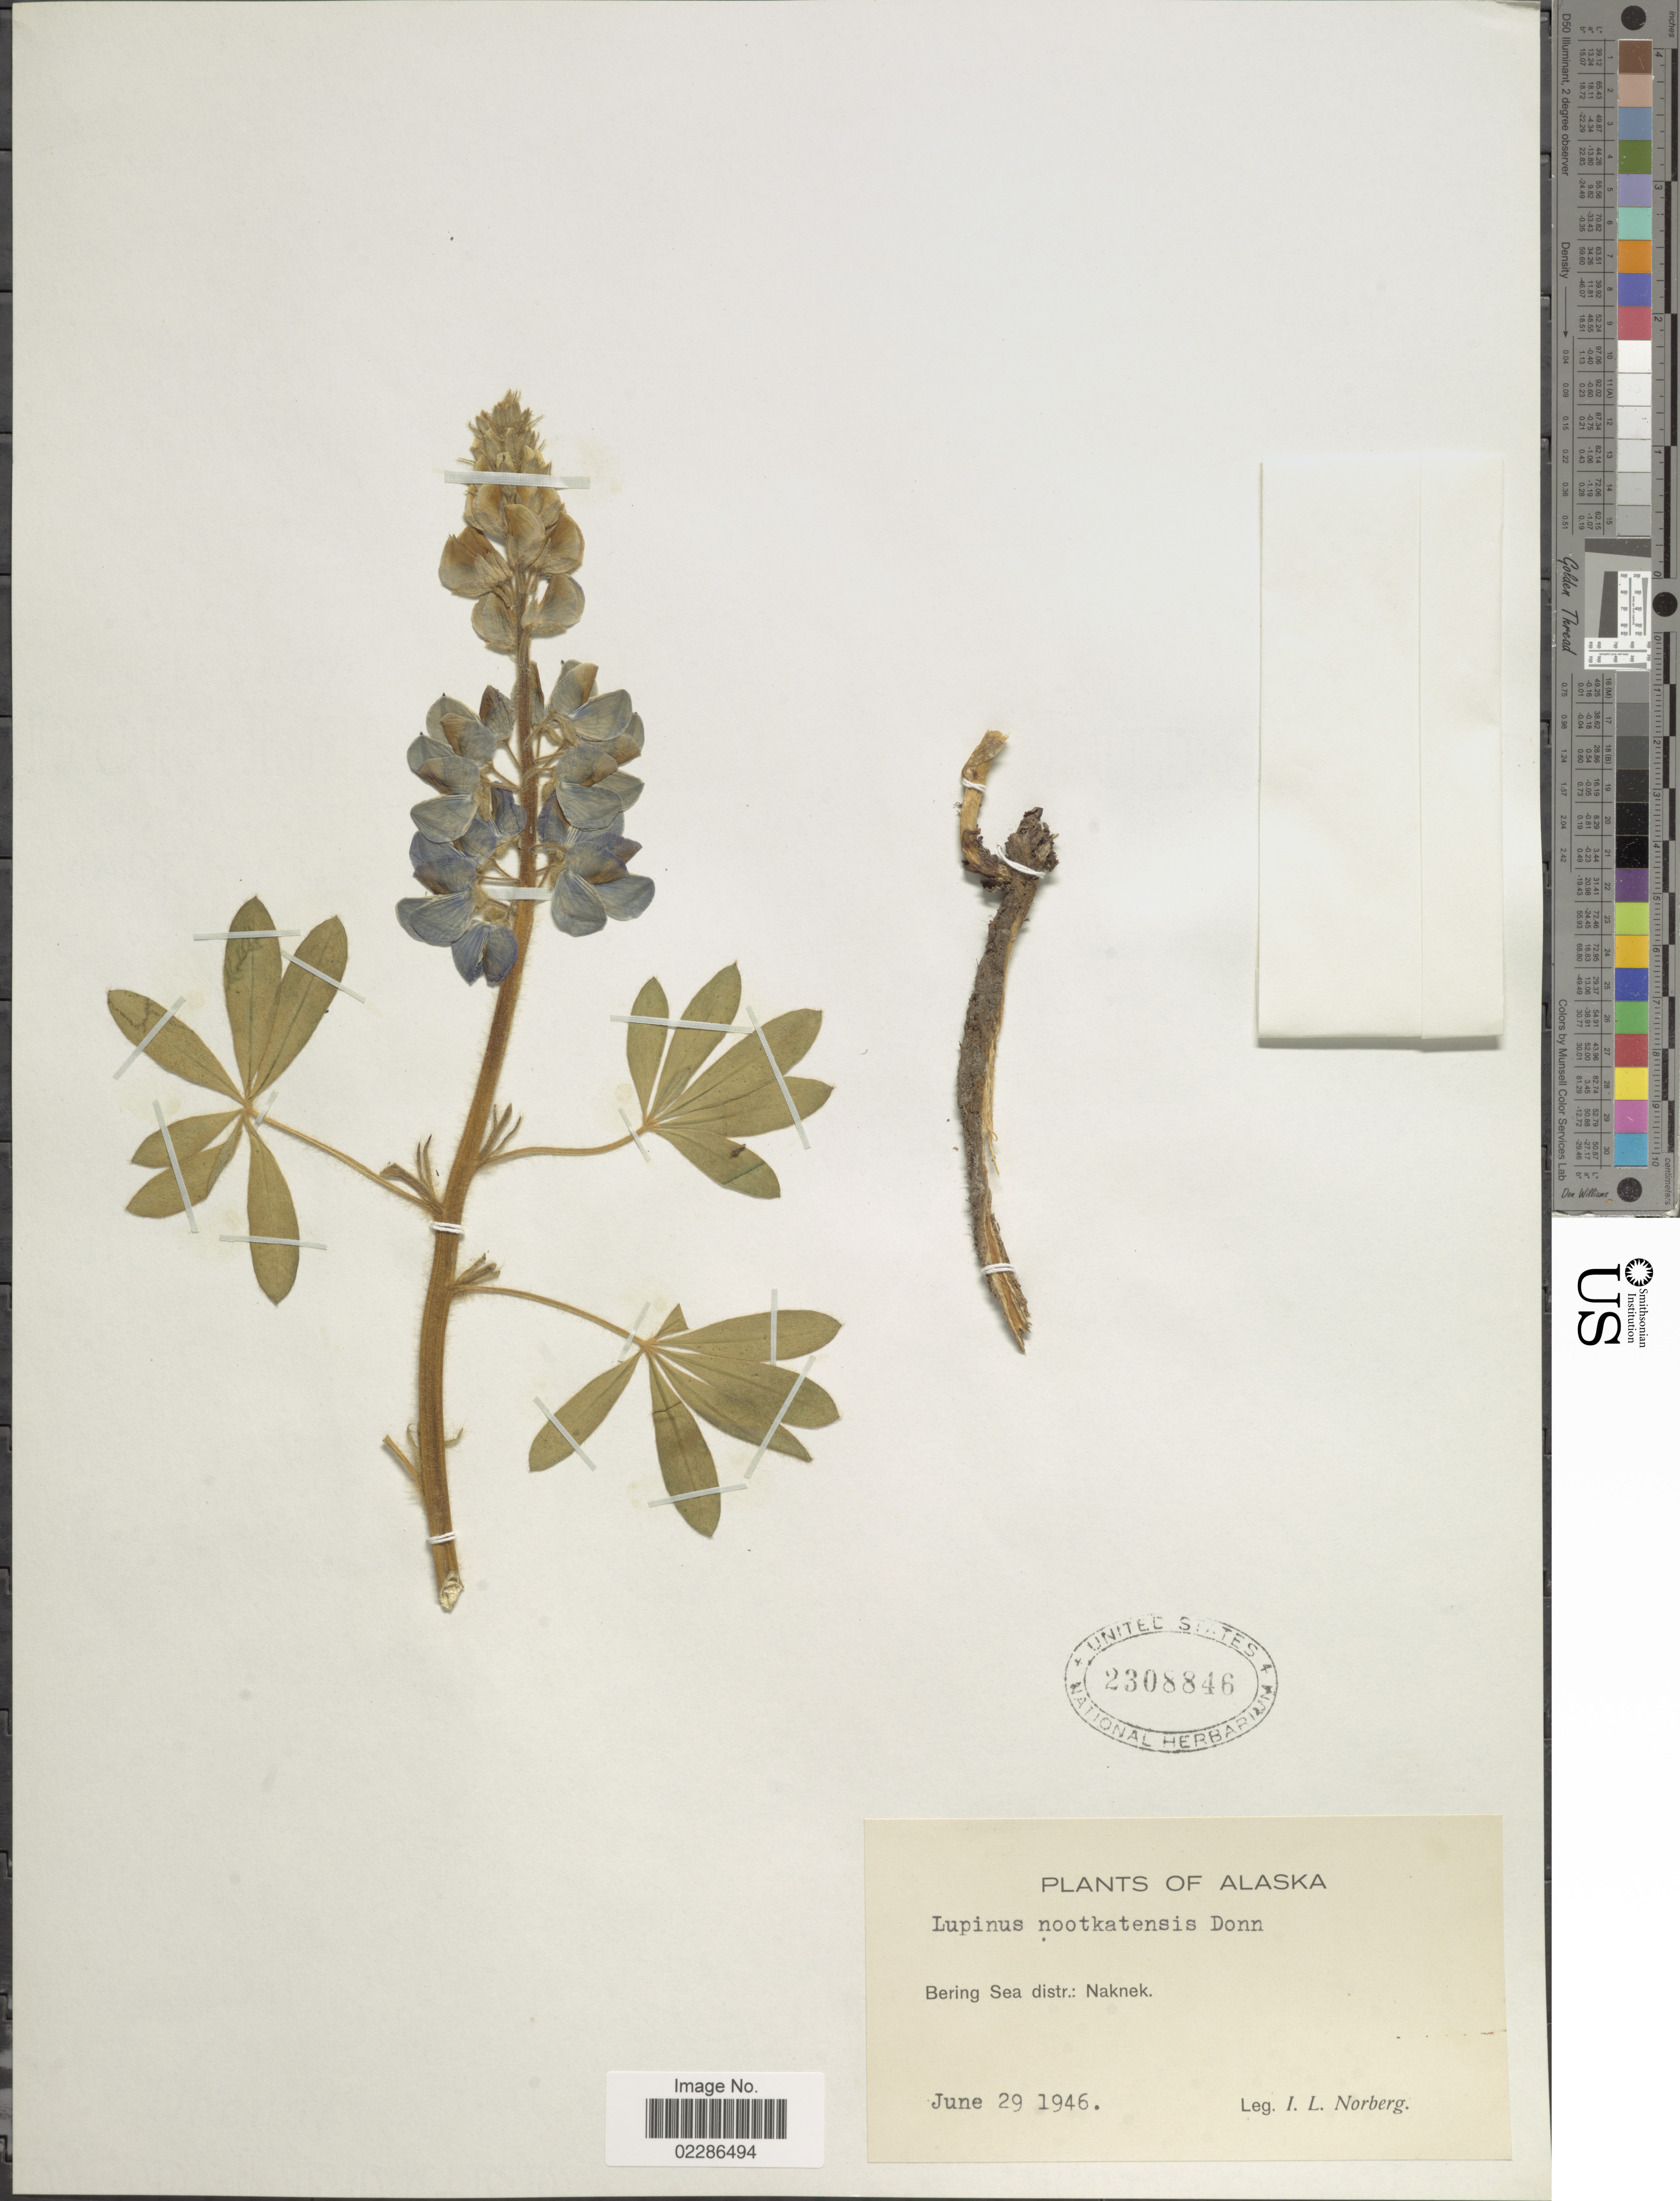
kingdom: Plantae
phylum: Tracheophyta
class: Magnoliopsida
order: Fabales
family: Fabaceae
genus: Lupinus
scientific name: Lupinus nootkatensis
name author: Donn ex Sims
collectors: I. Norberg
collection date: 1946-06-29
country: United States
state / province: Alaska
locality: Bering Sea distr: Naknek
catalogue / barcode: US 2308846